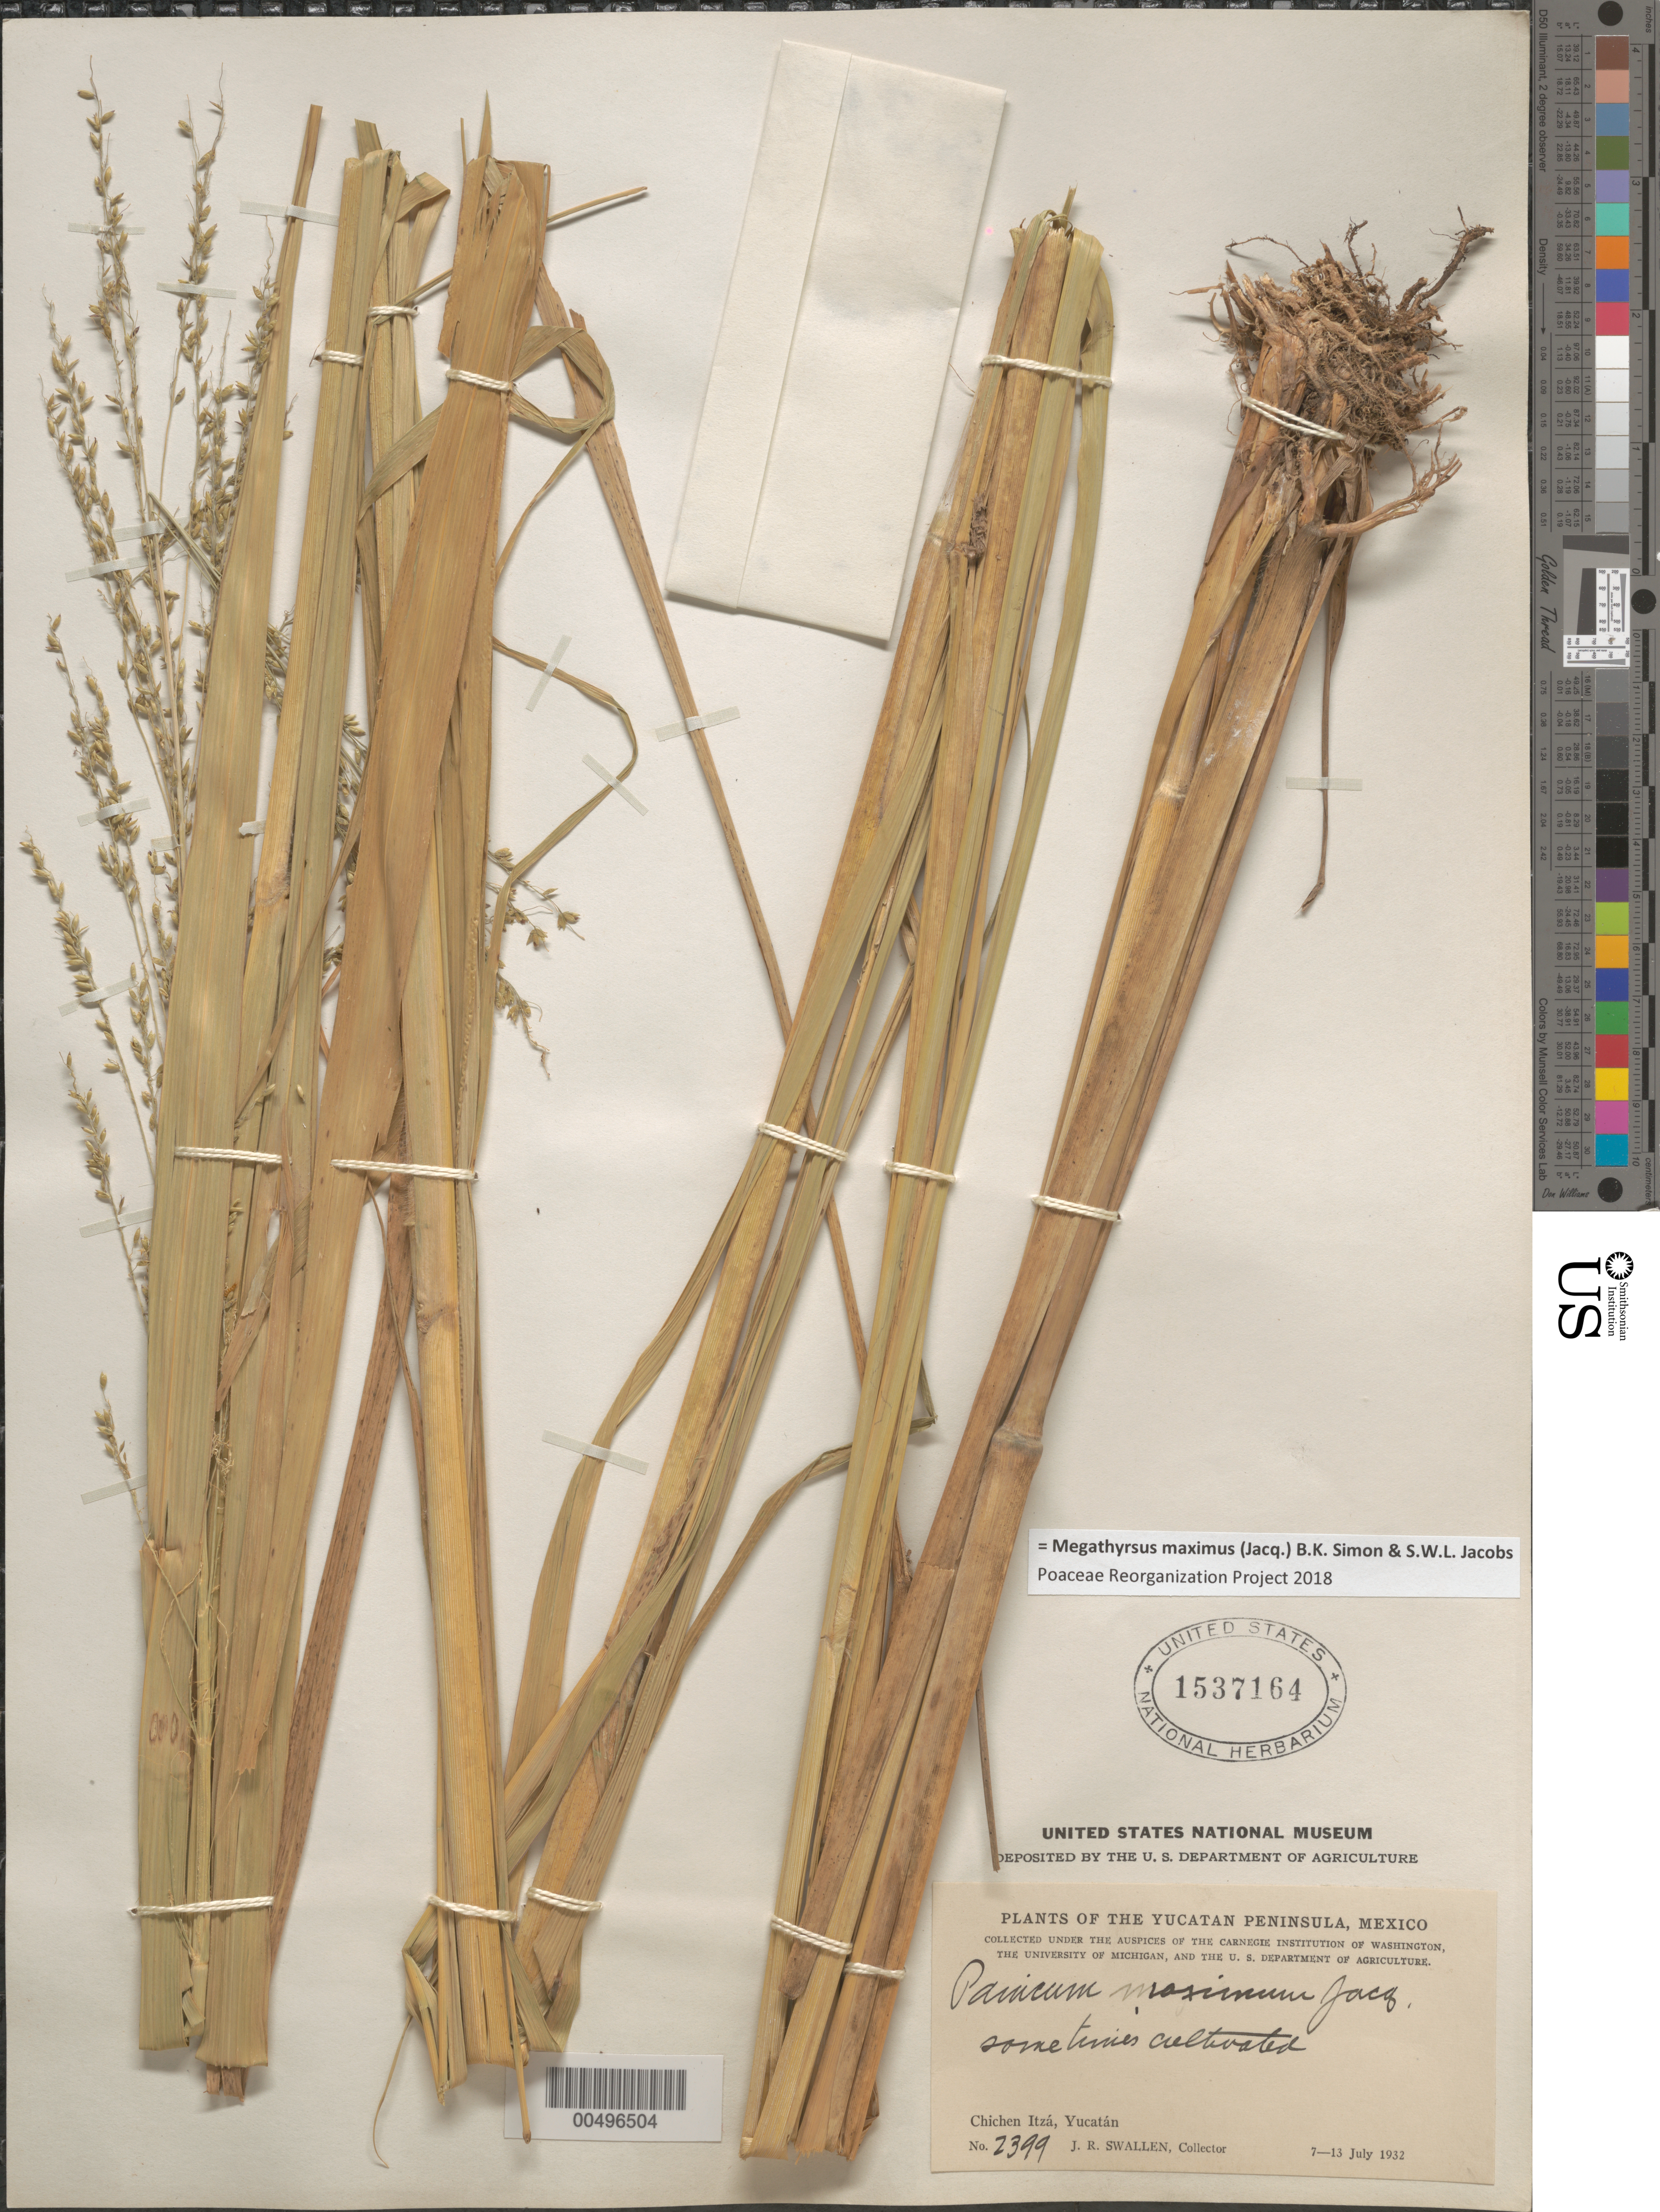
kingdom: Plantae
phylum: Tracheophyta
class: Liliopsida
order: Poales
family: Poaceae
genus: Megathyrsus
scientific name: Megathyrsus maximus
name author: (Jacq.) B.K. Simon & S.W.L. Jacobs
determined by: Poaceae Reorganization Project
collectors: J. R. Swallen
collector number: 2399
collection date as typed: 7 Jul 1932 to 13 Jul 1932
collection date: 1932-07-07/1932-07-13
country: Mexico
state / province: Yucatan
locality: Yucatan Peninsula, Chichen Itz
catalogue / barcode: US 1537164